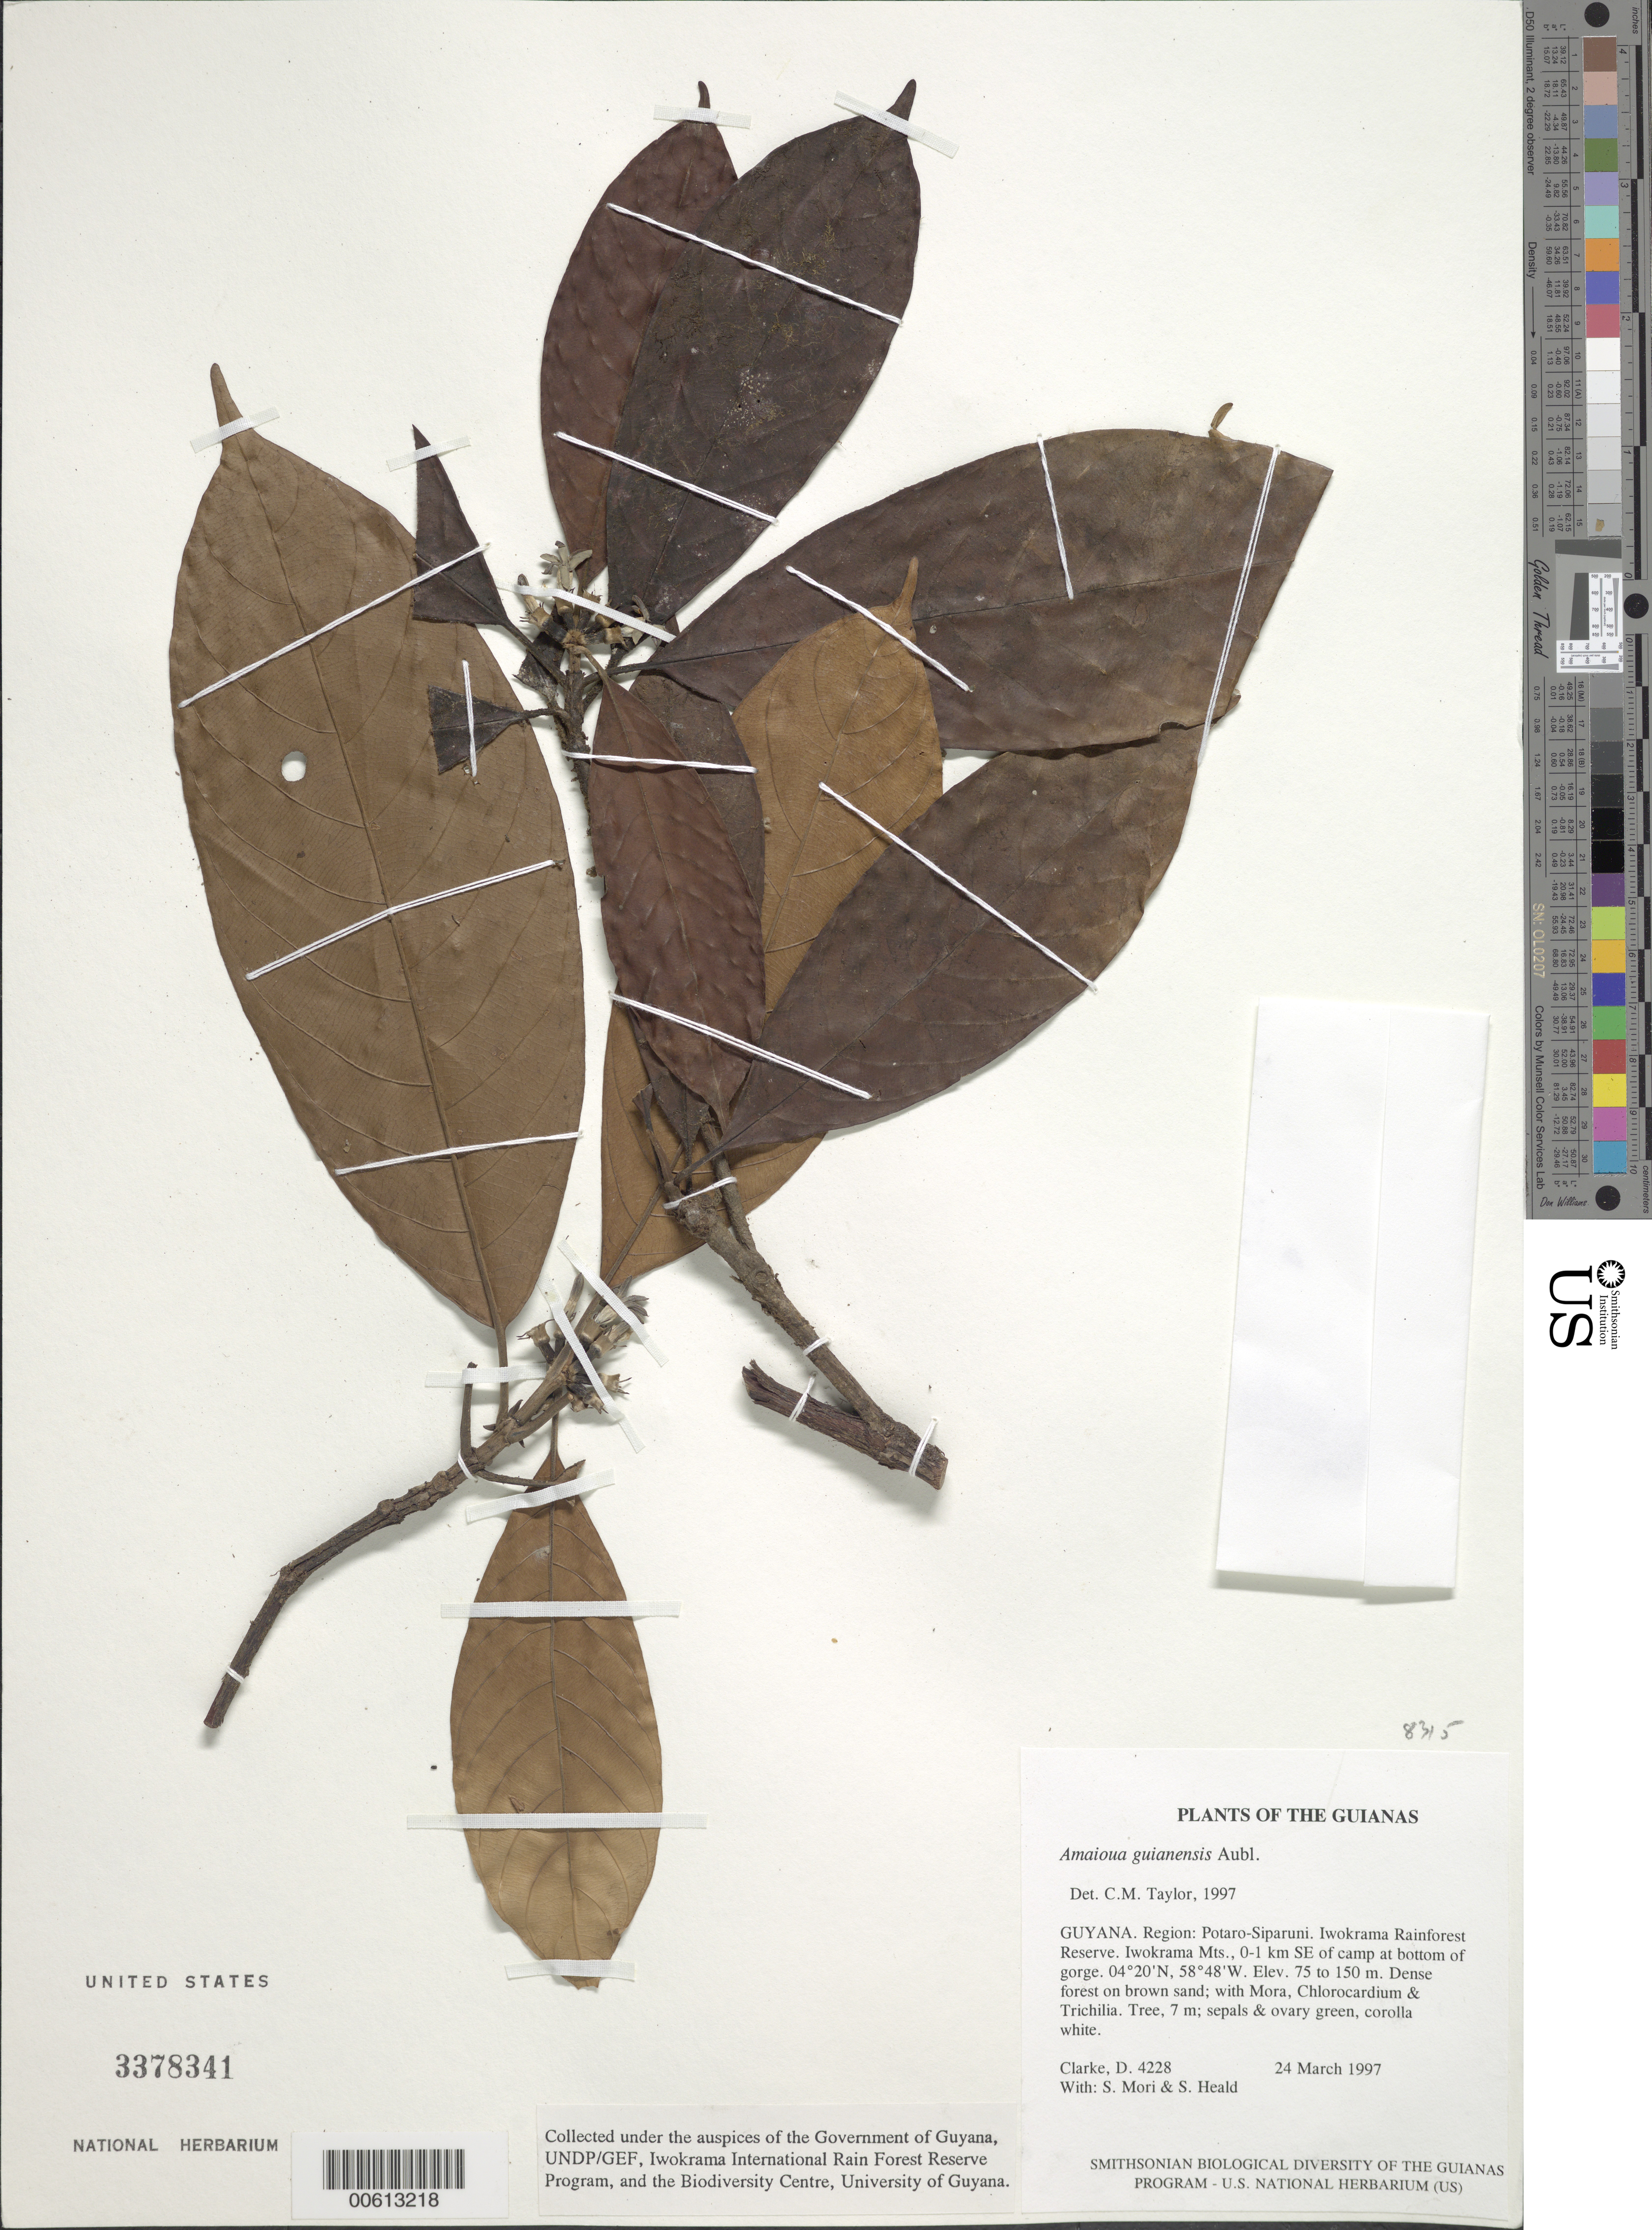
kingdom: Plantae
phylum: Tracheophyta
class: Magnoliopsida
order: Gentianales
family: Rubiaceae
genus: Amaioua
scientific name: Amaioua guianensis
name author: Aubl.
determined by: Taylor, Charlotte M.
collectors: H. D. Clarke, S. Mori & S. Heald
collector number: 4228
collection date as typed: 24 March 1997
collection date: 1997-03-24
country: Guyana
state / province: Potaro-Siparuni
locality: Iwokrama Rainforest Reserve. Iwokrama Mts., 0-1 km SE of camp at bottom of gorge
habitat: Dense forest on brown sand; with Mora, Chlorocardium & Trichilia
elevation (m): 75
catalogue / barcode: US 3378341